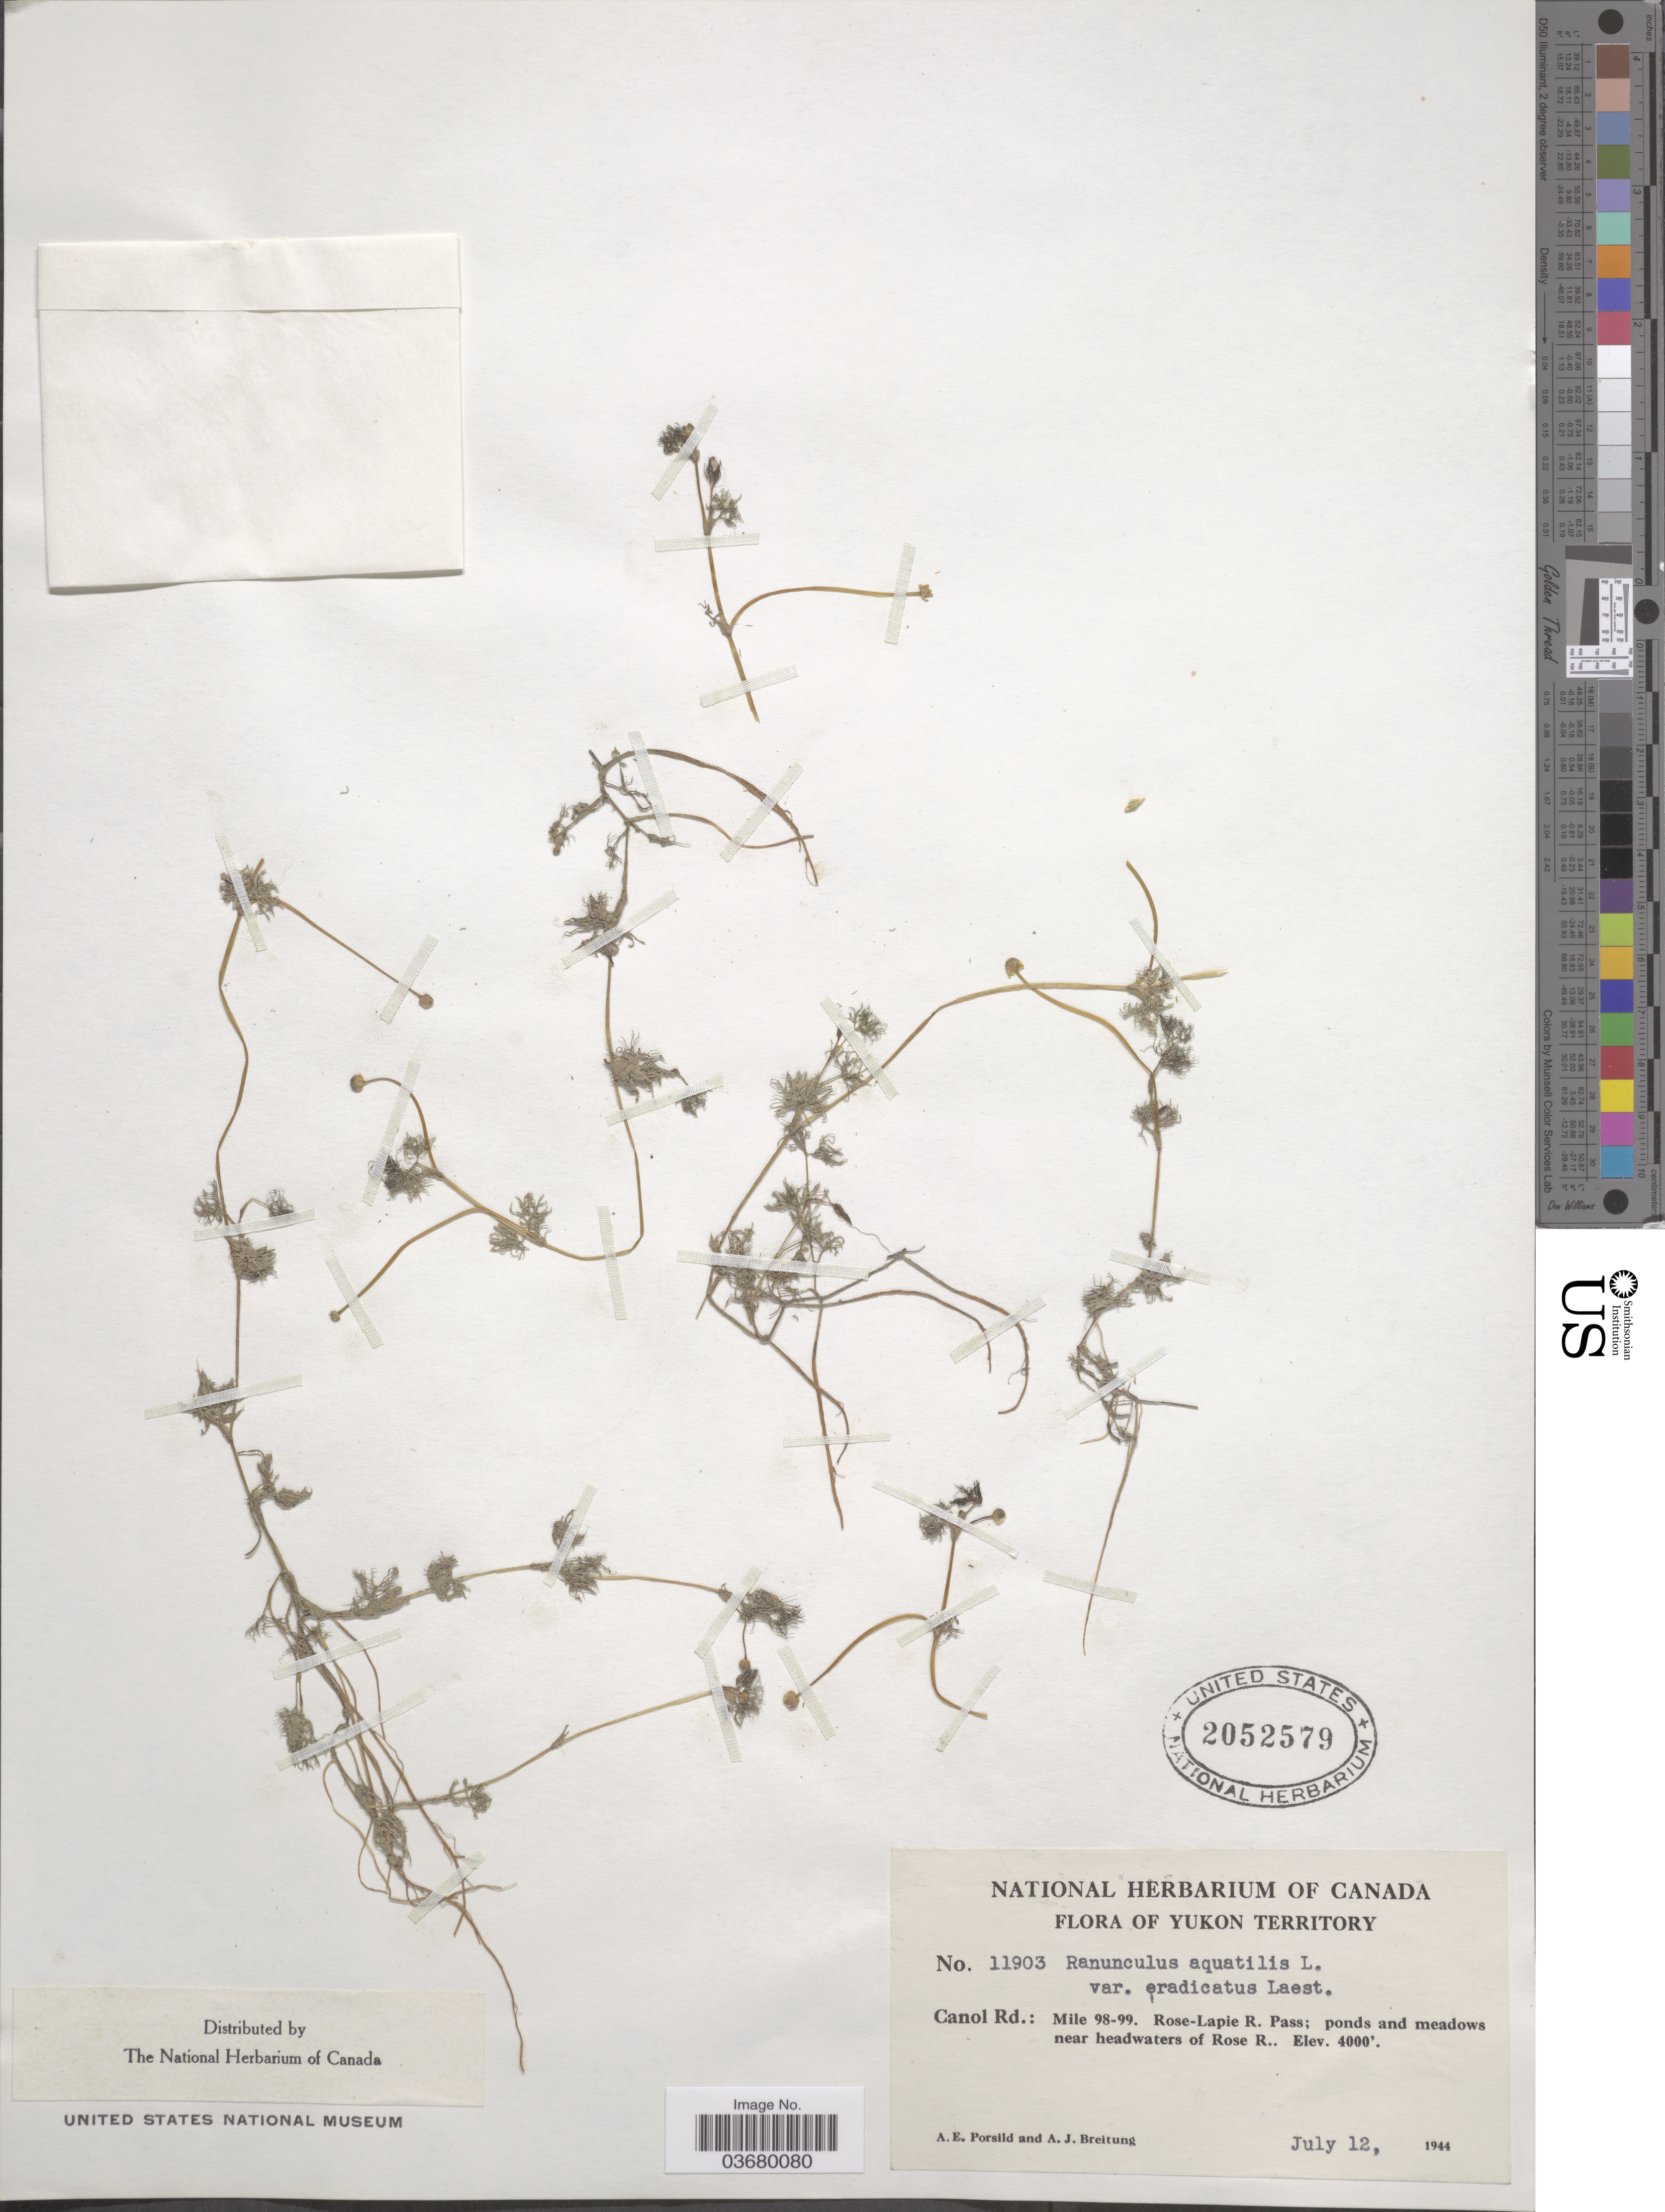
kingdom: Plantae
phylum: Tracheophyta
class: Magnoliopsida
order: Ranunculales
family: Ranunculaceae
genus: Ranunculus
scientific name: Ranunculus sp.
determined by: Strong, Mark T., (BOT), Smithsonian Institution - National Museum of Natural History (UNITED STATES)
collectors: A. E. Porsild & A. Breitung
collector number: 11903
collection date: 1944-07-12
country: Canada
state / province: Yukon Territory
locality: Canol Rd.: Mile 98-99. Rose-Lapie R. Pass; ponds and meadows near headwaters of Rose R.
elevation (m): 1219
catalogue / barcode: US 2052579